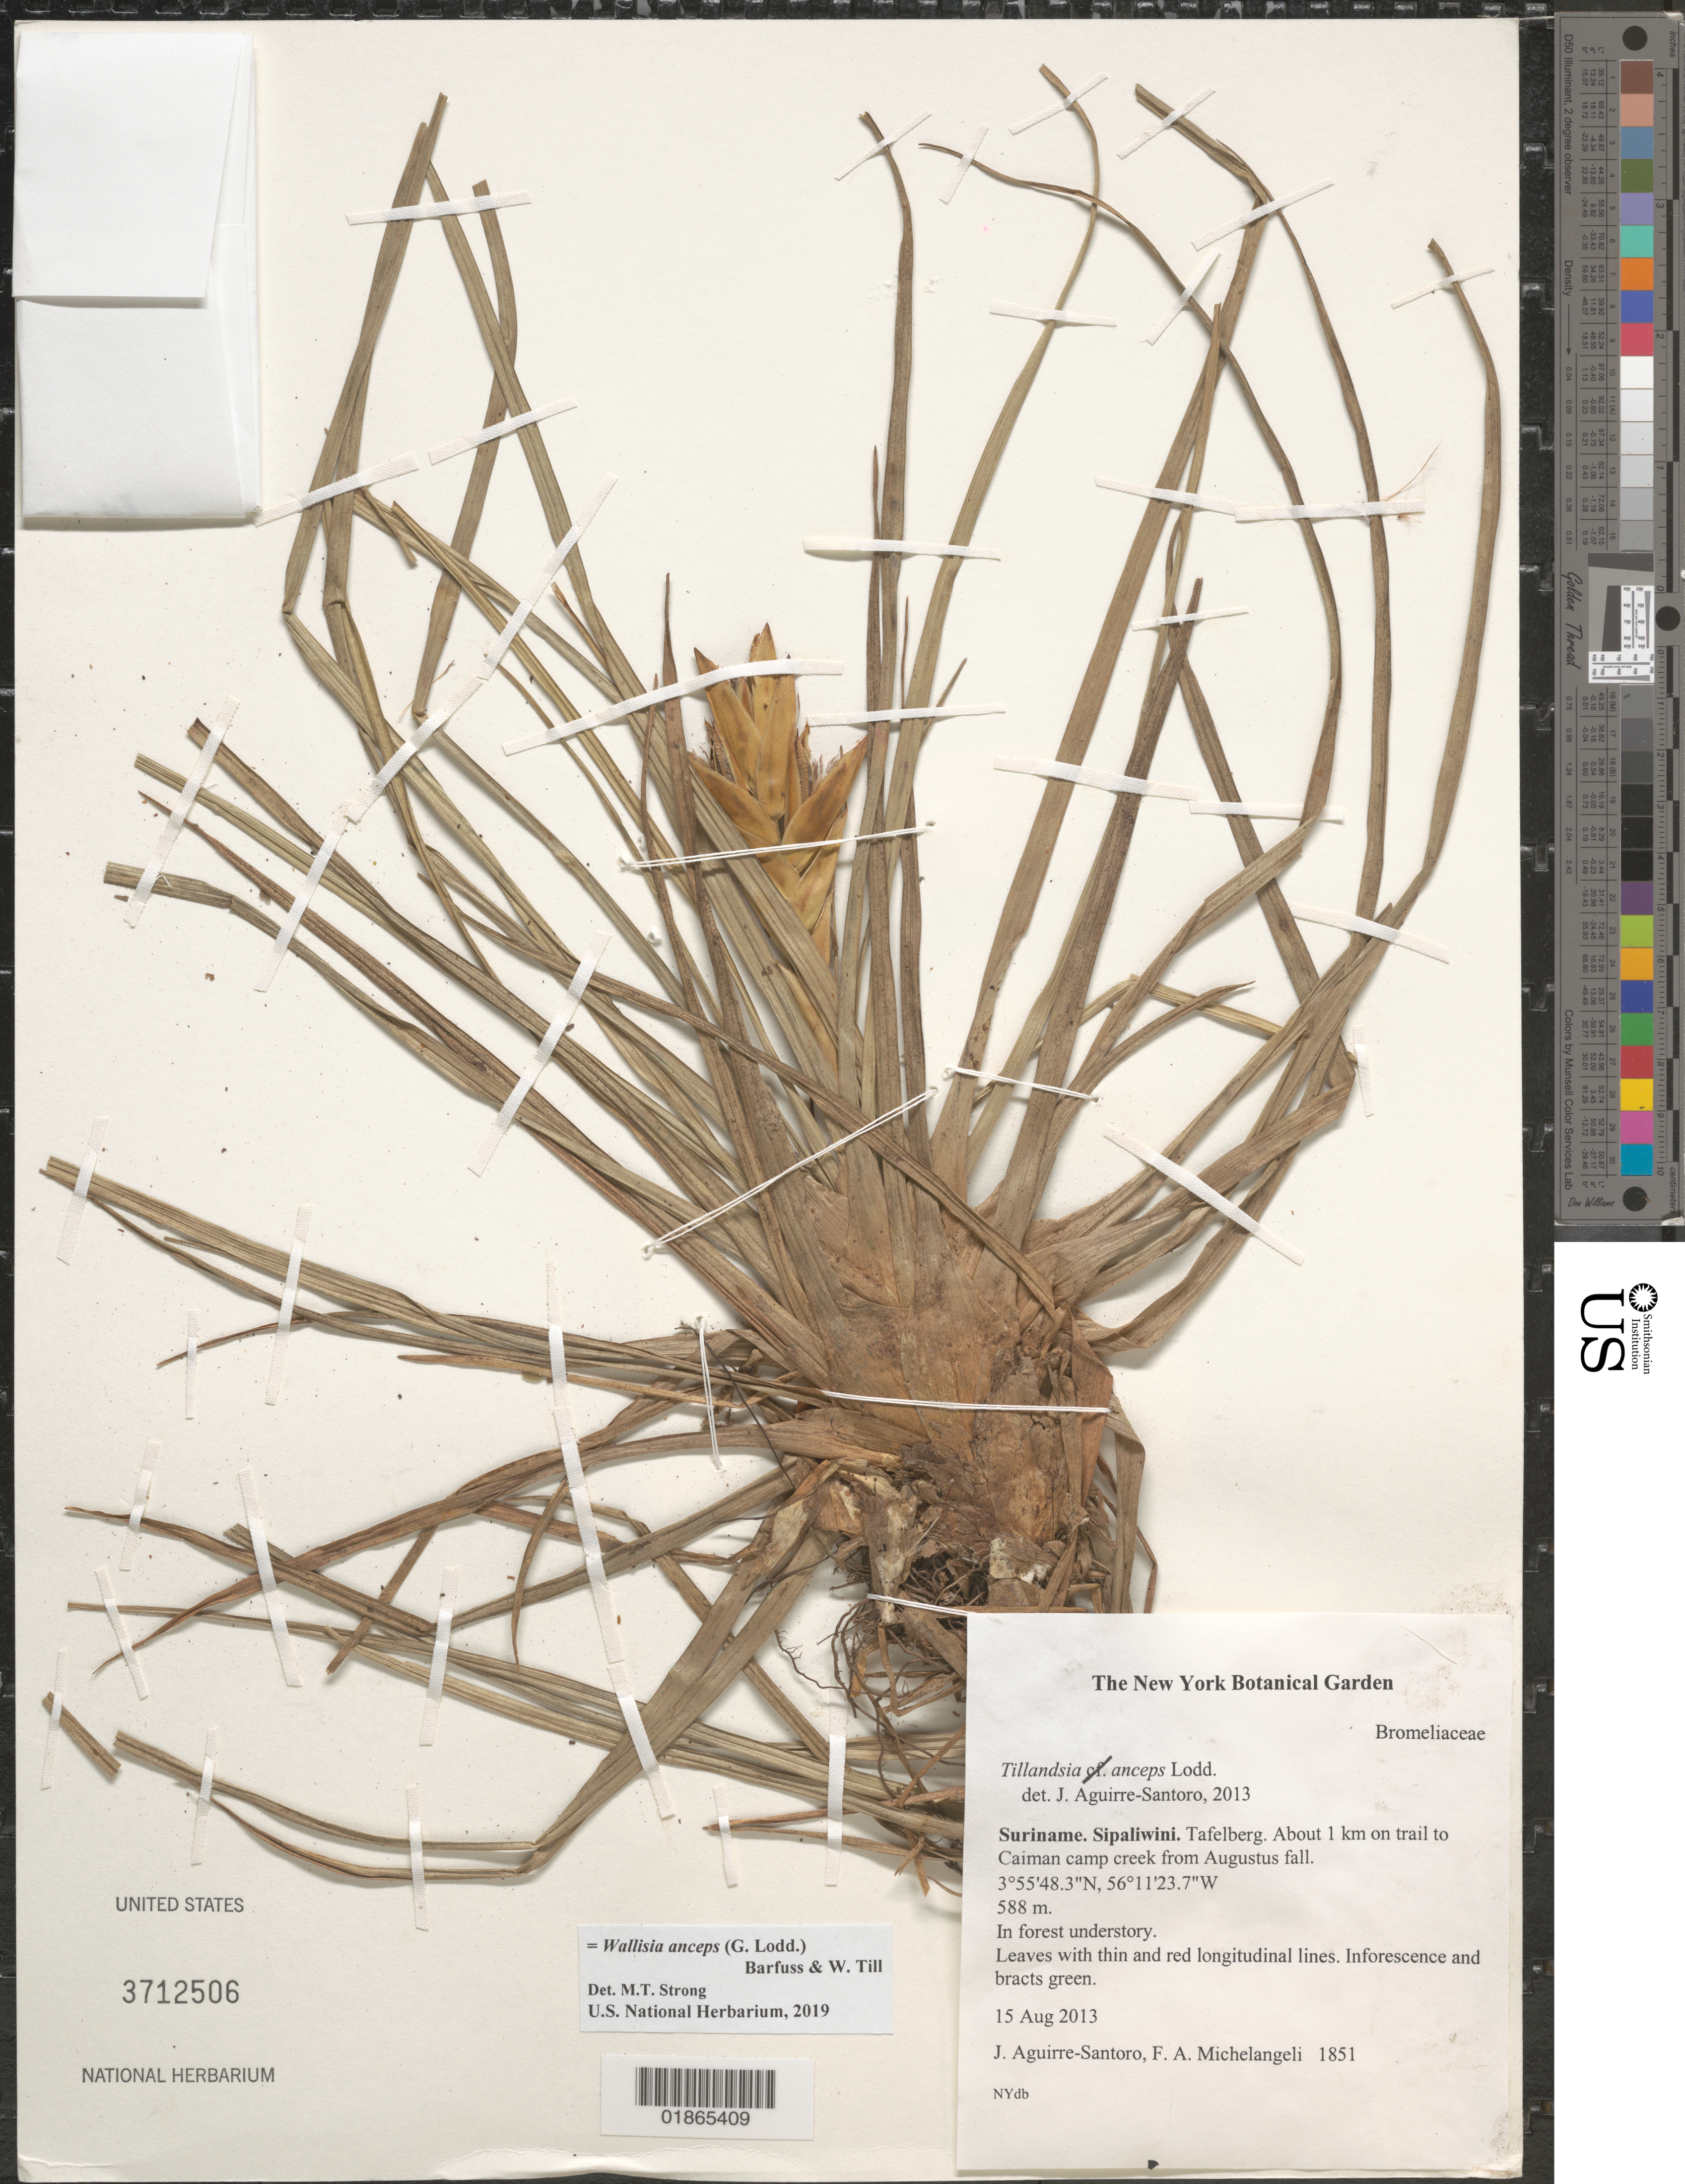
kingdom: Plantae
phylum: Tracheophyta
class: Liliopsida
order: Poales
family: Bromeliaceae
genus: Wallisia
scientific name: Wallisia anceps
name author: (G. Lodd.) Barfuss & W. Till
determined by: Strong, Mark T., (BOT), Smithsonian Institution - National Museum of Natural History (UNITED STATES)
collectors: J. Aguirre-Santoro & F. A. Michelangeli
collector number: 1851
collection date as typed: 15 Aug 2013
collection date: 2013-08-15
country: Suriname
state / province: Sipaliwini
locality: Tafelberg, About 1 km on trail to Caiman camp creek from Augustus fall.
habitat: In forest understory.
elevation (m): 588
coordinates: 3 55 48.3 N, 56 11 23.7 W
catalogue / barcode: US 3712506